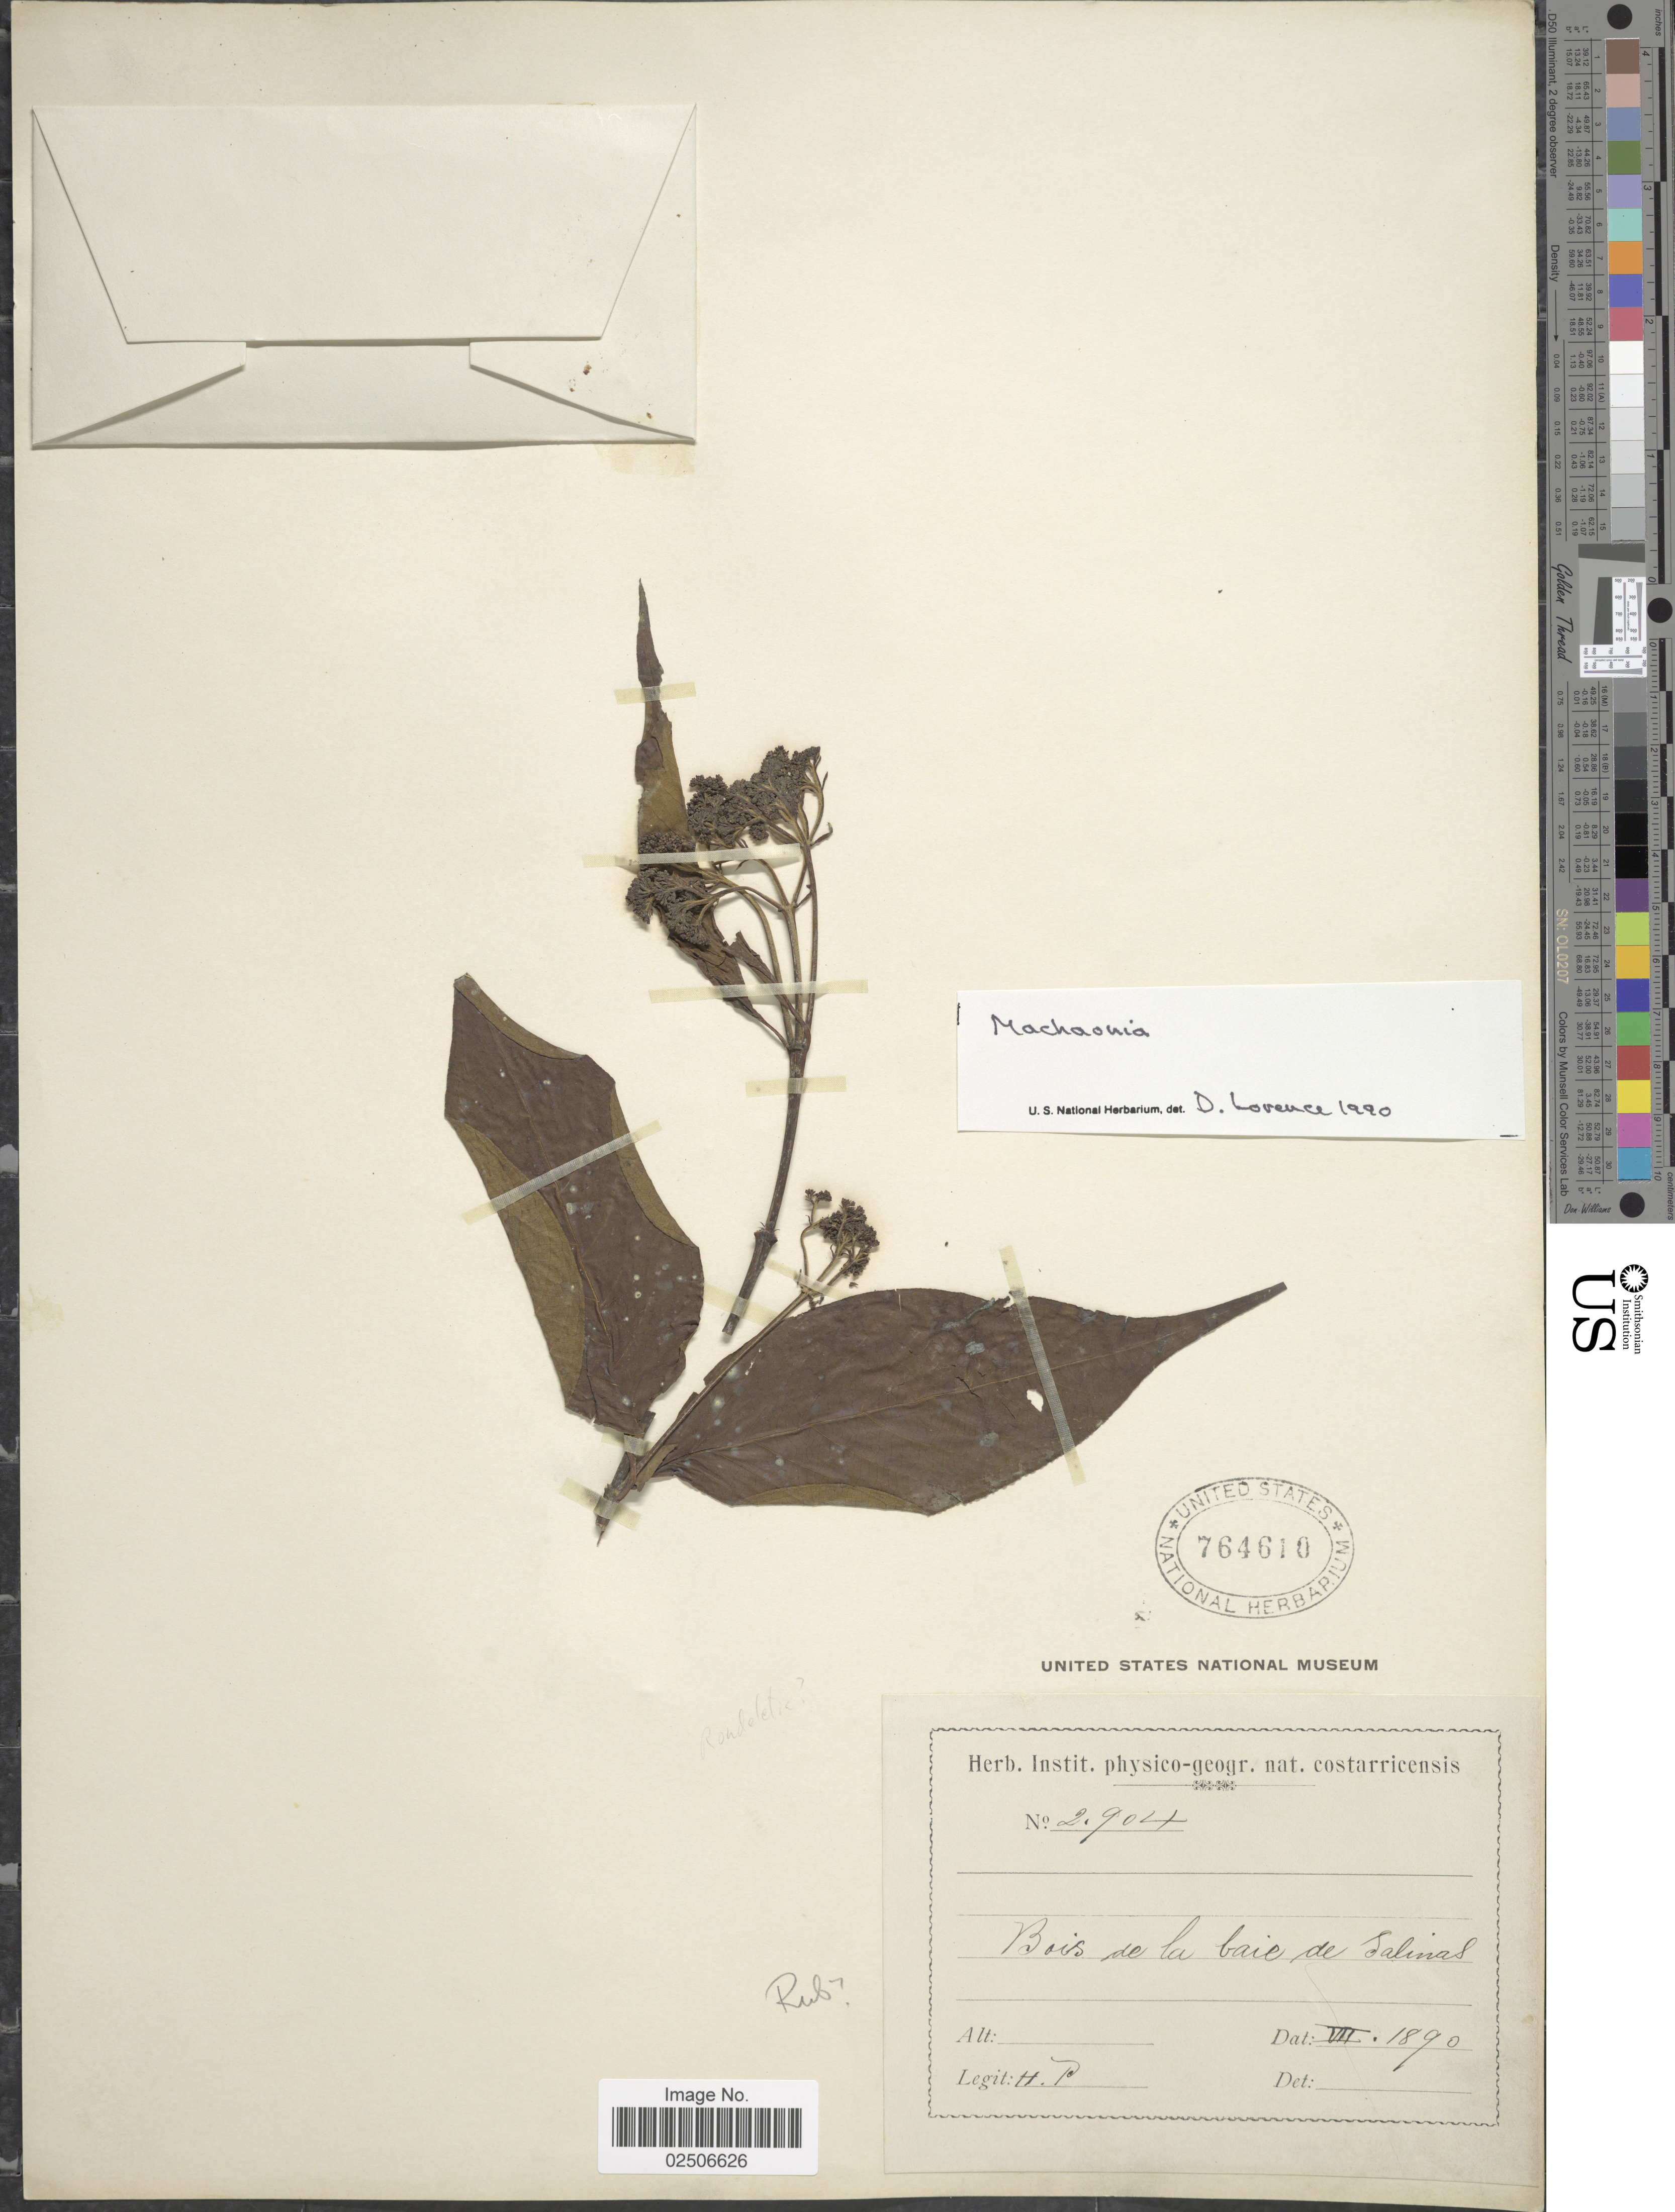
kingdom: Plantae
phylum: Tracheophyta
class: Magnoliopsida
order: Gentianales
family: Rubiaceae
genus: Machaonia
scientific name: Machaonia martinicensis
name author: (DC.) Standl.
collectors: H. P.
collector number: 2904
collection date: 1890-07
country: Costa Rica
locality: Bois de la baie de Salinas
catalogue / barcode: US 764610